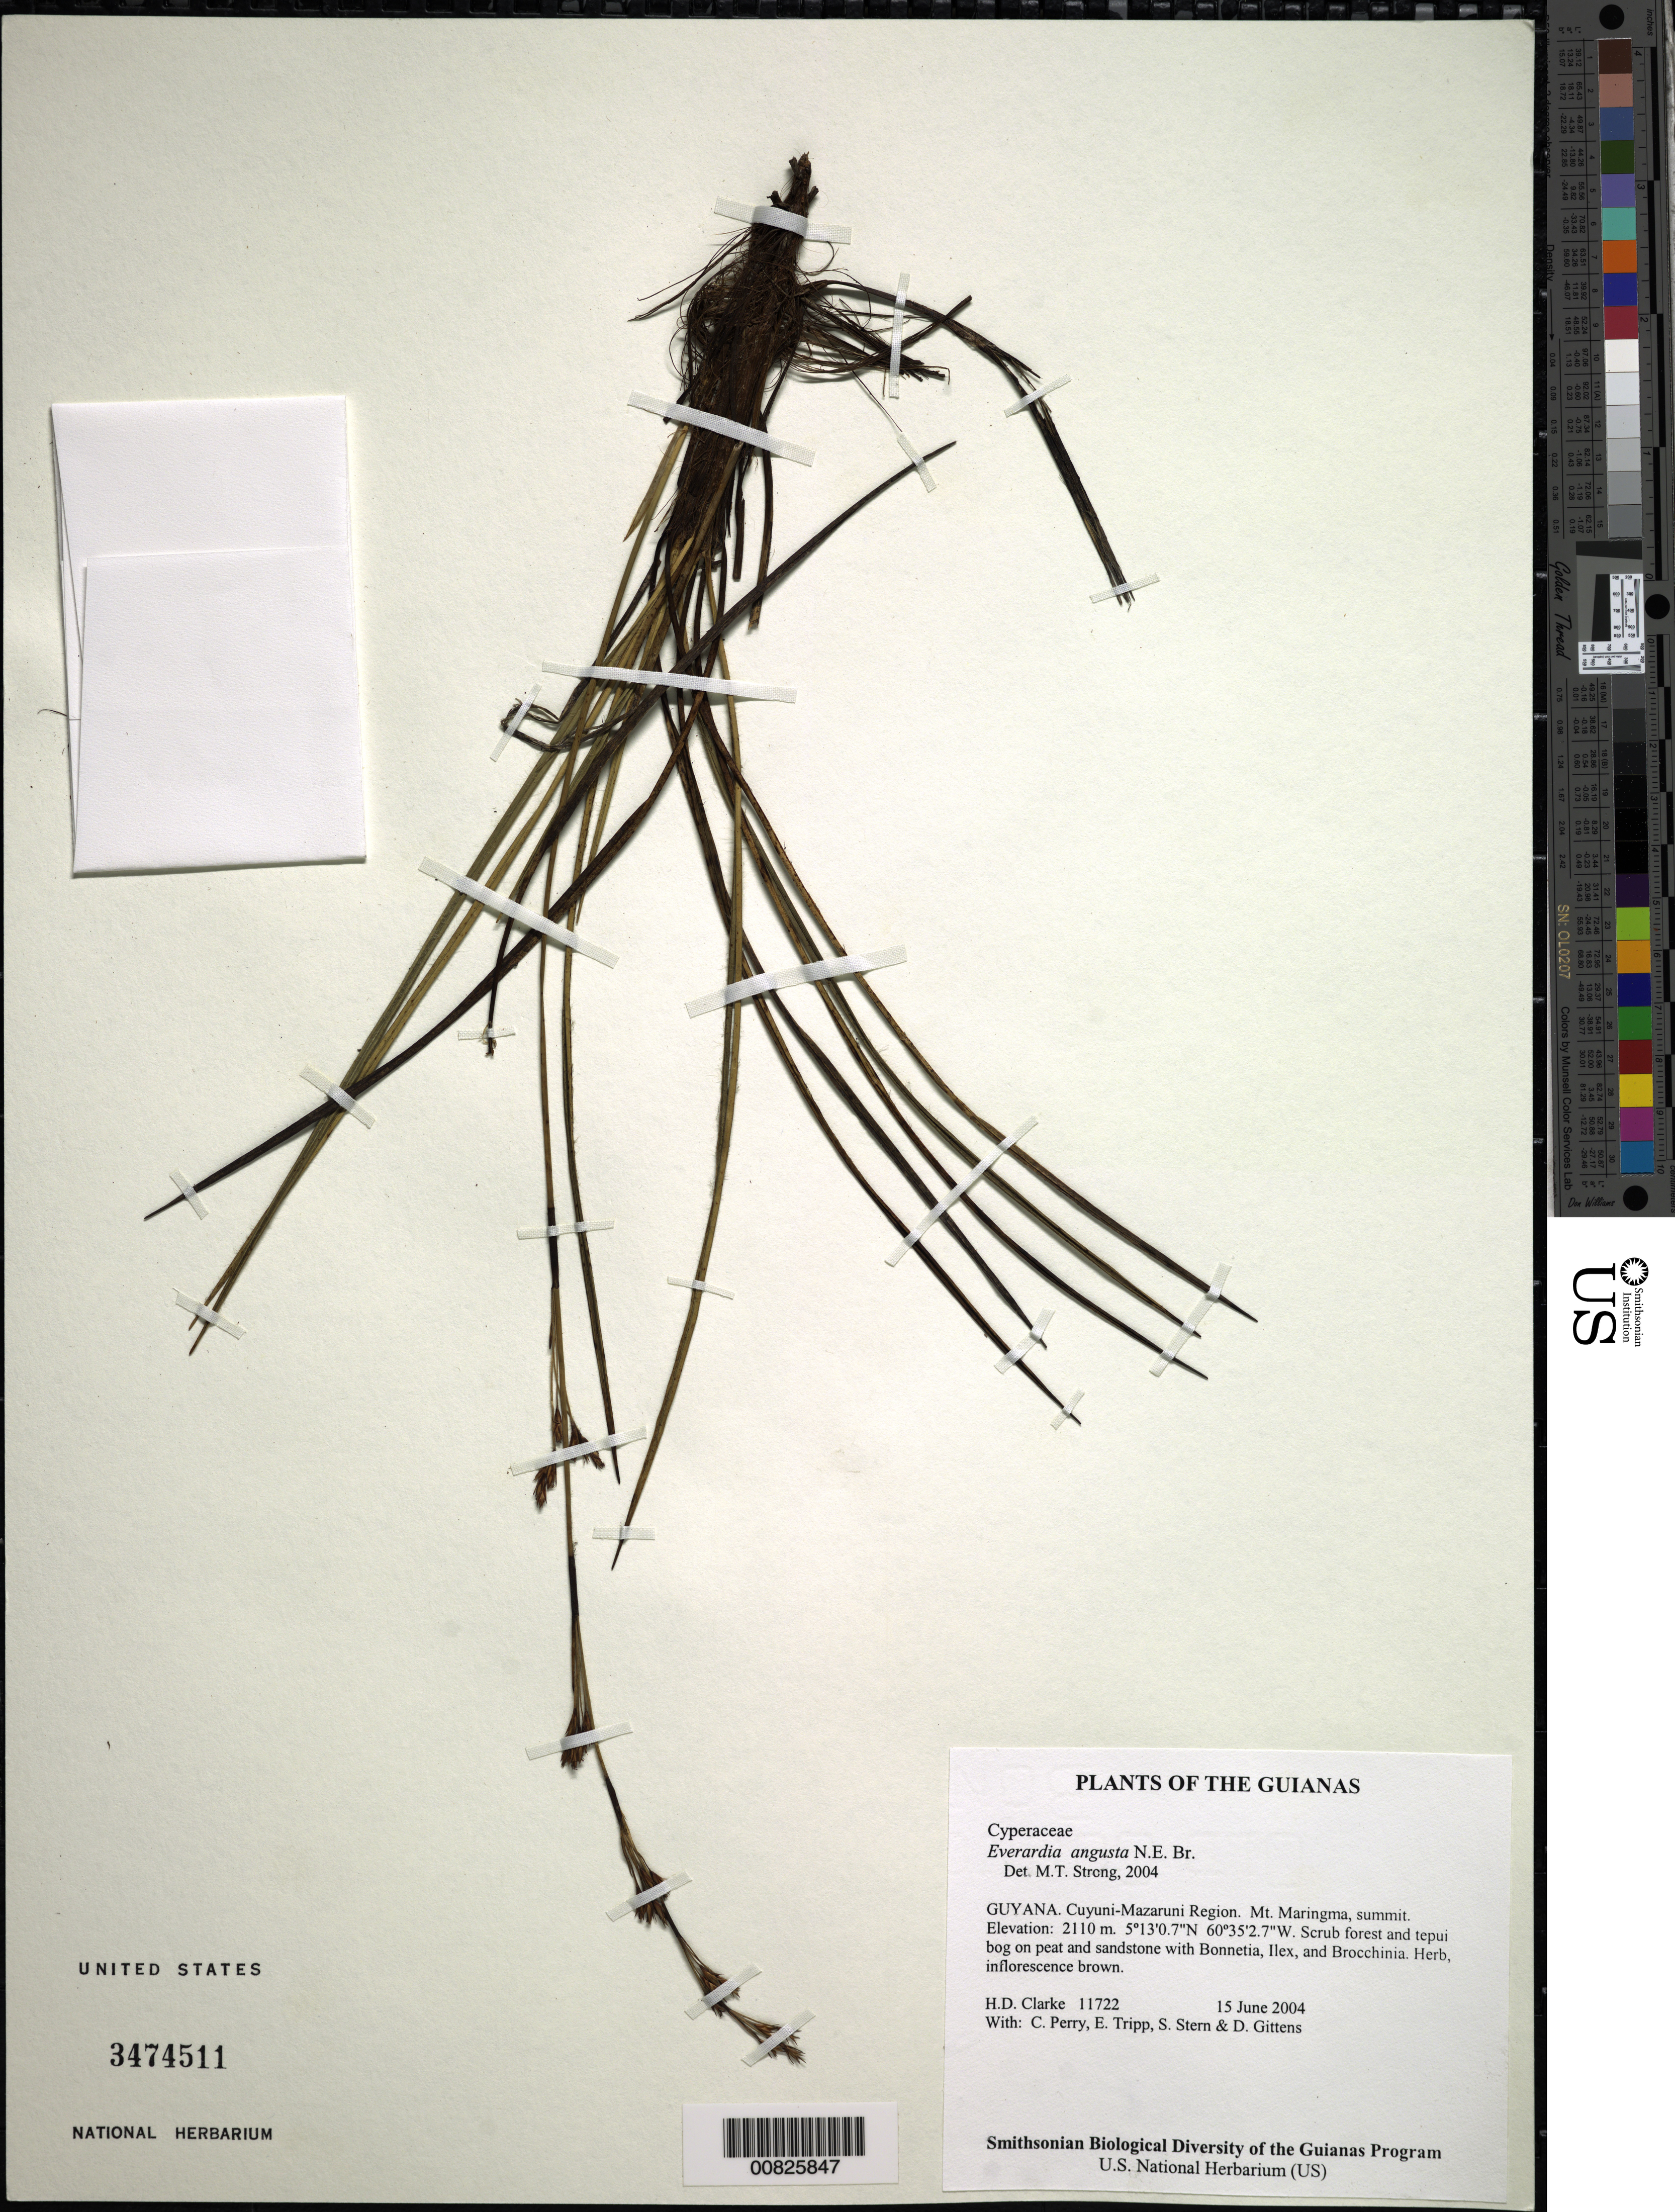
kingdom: Plantae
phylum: Tracheophyta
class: Liliopsida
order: Poales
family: Cyperaceae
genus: Cephalocarpus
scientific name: Cephalocarpus angustus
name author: (N.E. Br.) S.M. Costa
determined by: Strong, Mark T., (BOT), Smithsonian Institution - National Museum of Natural History (UNITED STATES)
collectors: H. D. Clarke, C. Perry, E. Tripp, S. R. Stern & D. Gittens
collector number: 11722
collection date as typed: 15 June 2004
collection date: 2004-06-15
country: Guyana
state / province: Cuyuni-Mazaruni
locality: Mt. Maringma, summit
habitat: Scrub forest and tepui bog on peat and sandstone with Bonnetia, Ilex, and Brocchinia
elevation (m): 2110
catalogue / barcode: US 3474511